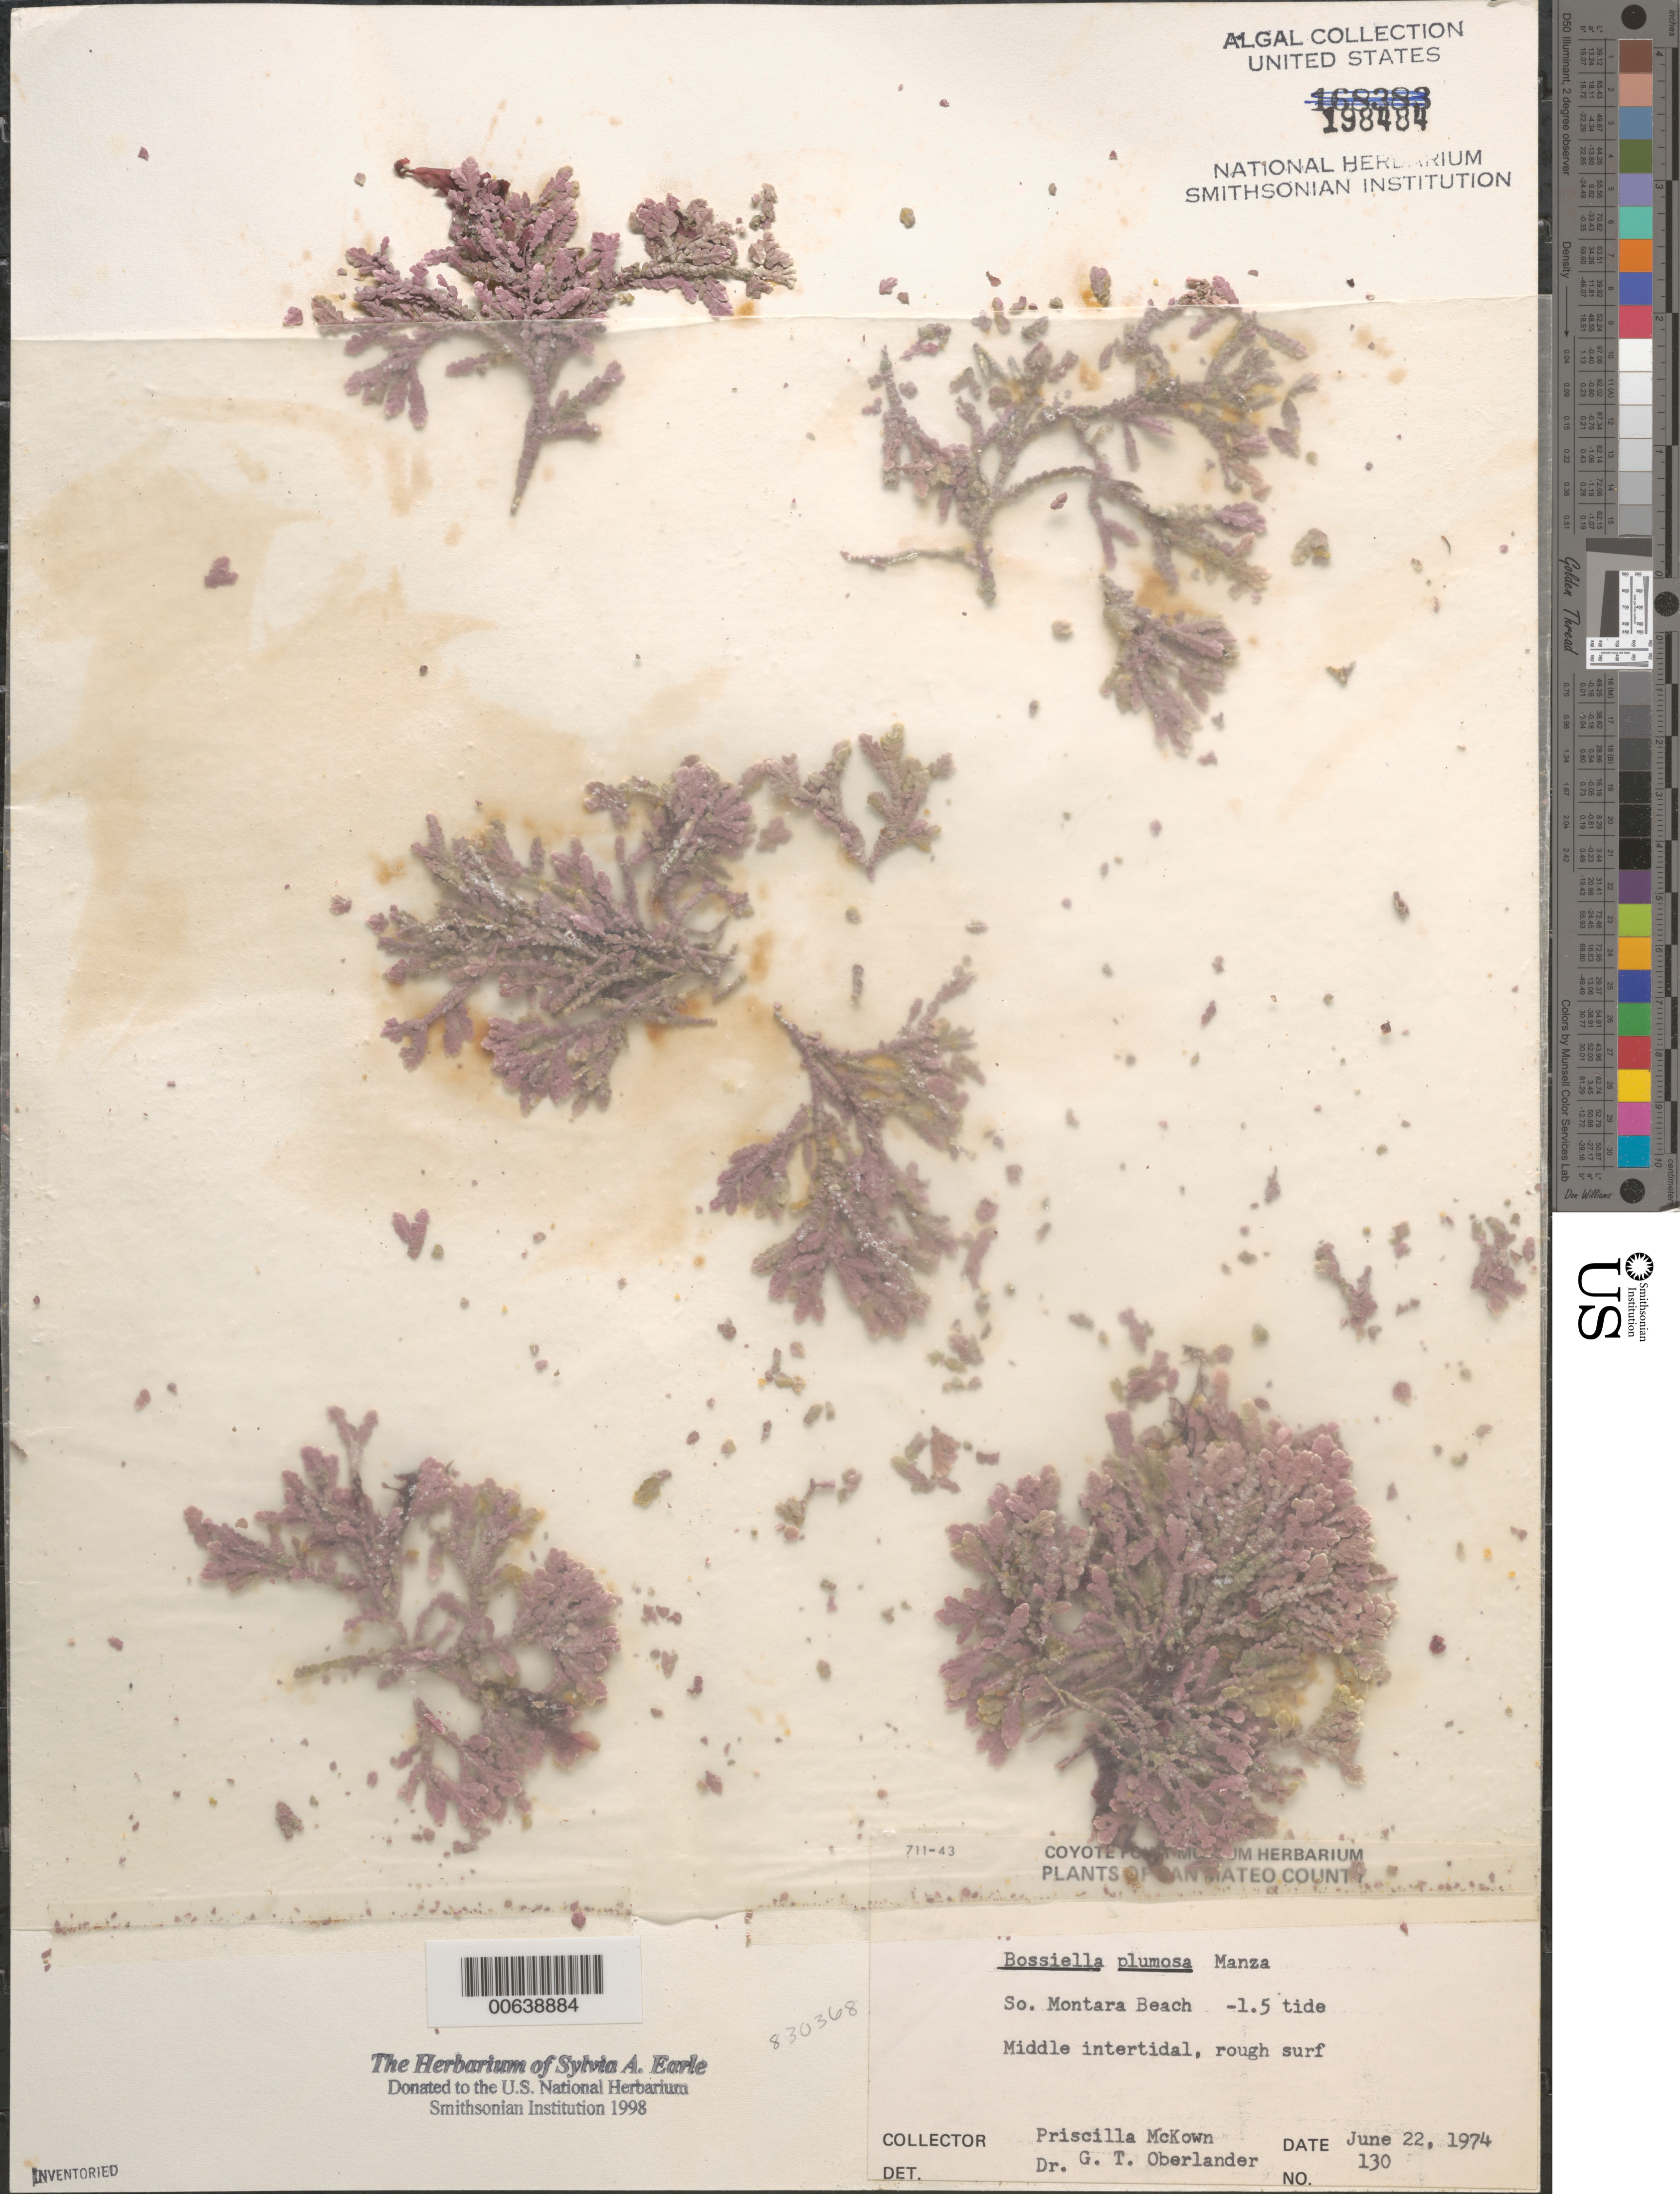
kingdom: Plantae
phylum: Rhodophyta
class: Florideophyceae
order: Corallinales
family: Corallinaceae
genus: Bossiella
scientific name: Bossiella plumosa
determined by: Oberlander, G. T.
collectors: P. McKown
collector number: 130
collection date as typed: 22 Jun 1974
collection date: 1974-06-22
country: United States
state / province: California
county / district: San Mateo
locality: South Montara Beach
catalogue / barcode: US 198484